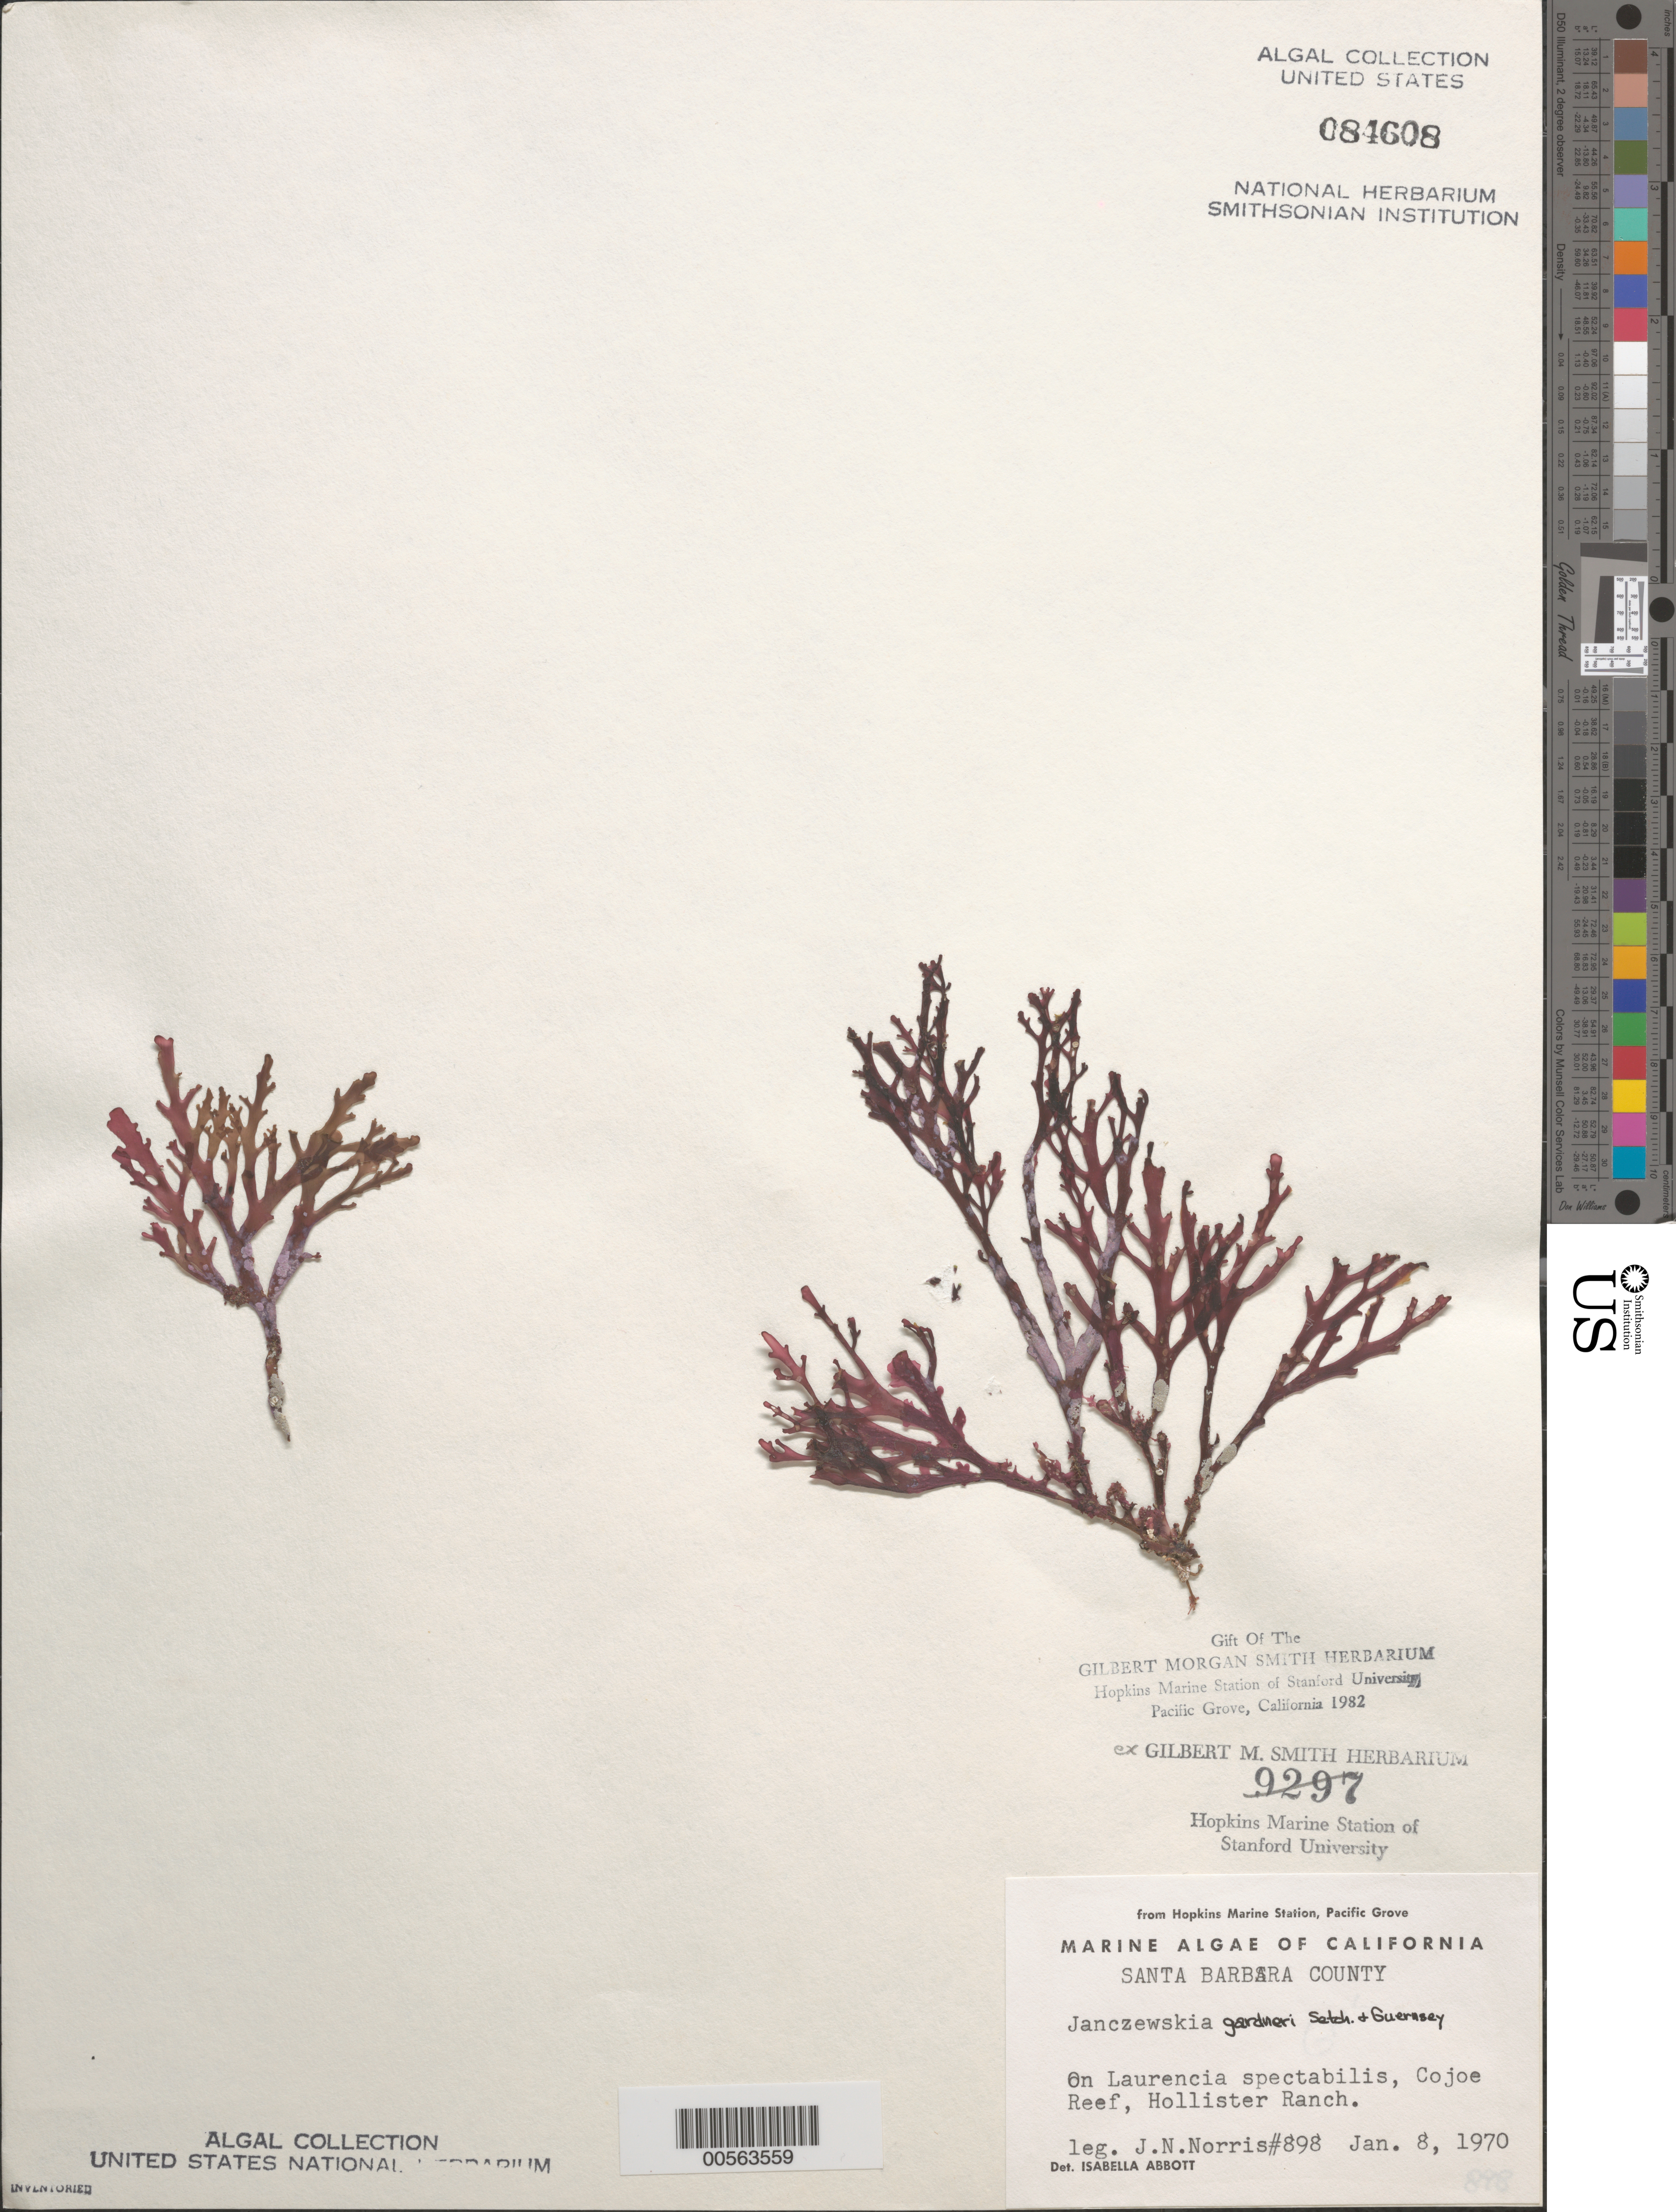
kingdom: Plantae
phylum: Rhodophyta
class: Florideophyceae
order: Ceramiales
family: Rhodomelaceae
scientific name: Heterojanczewskia gardneri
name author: (Setchell & Guernsey) K.W. Nam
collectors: J. N. Norris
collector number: JN-898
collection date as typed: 08 Jan 1970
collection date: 1970-01-08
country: United States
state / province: California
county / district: Santa Barbara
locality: Cojo Reef, Hollister Ranch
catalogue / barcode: US 84608